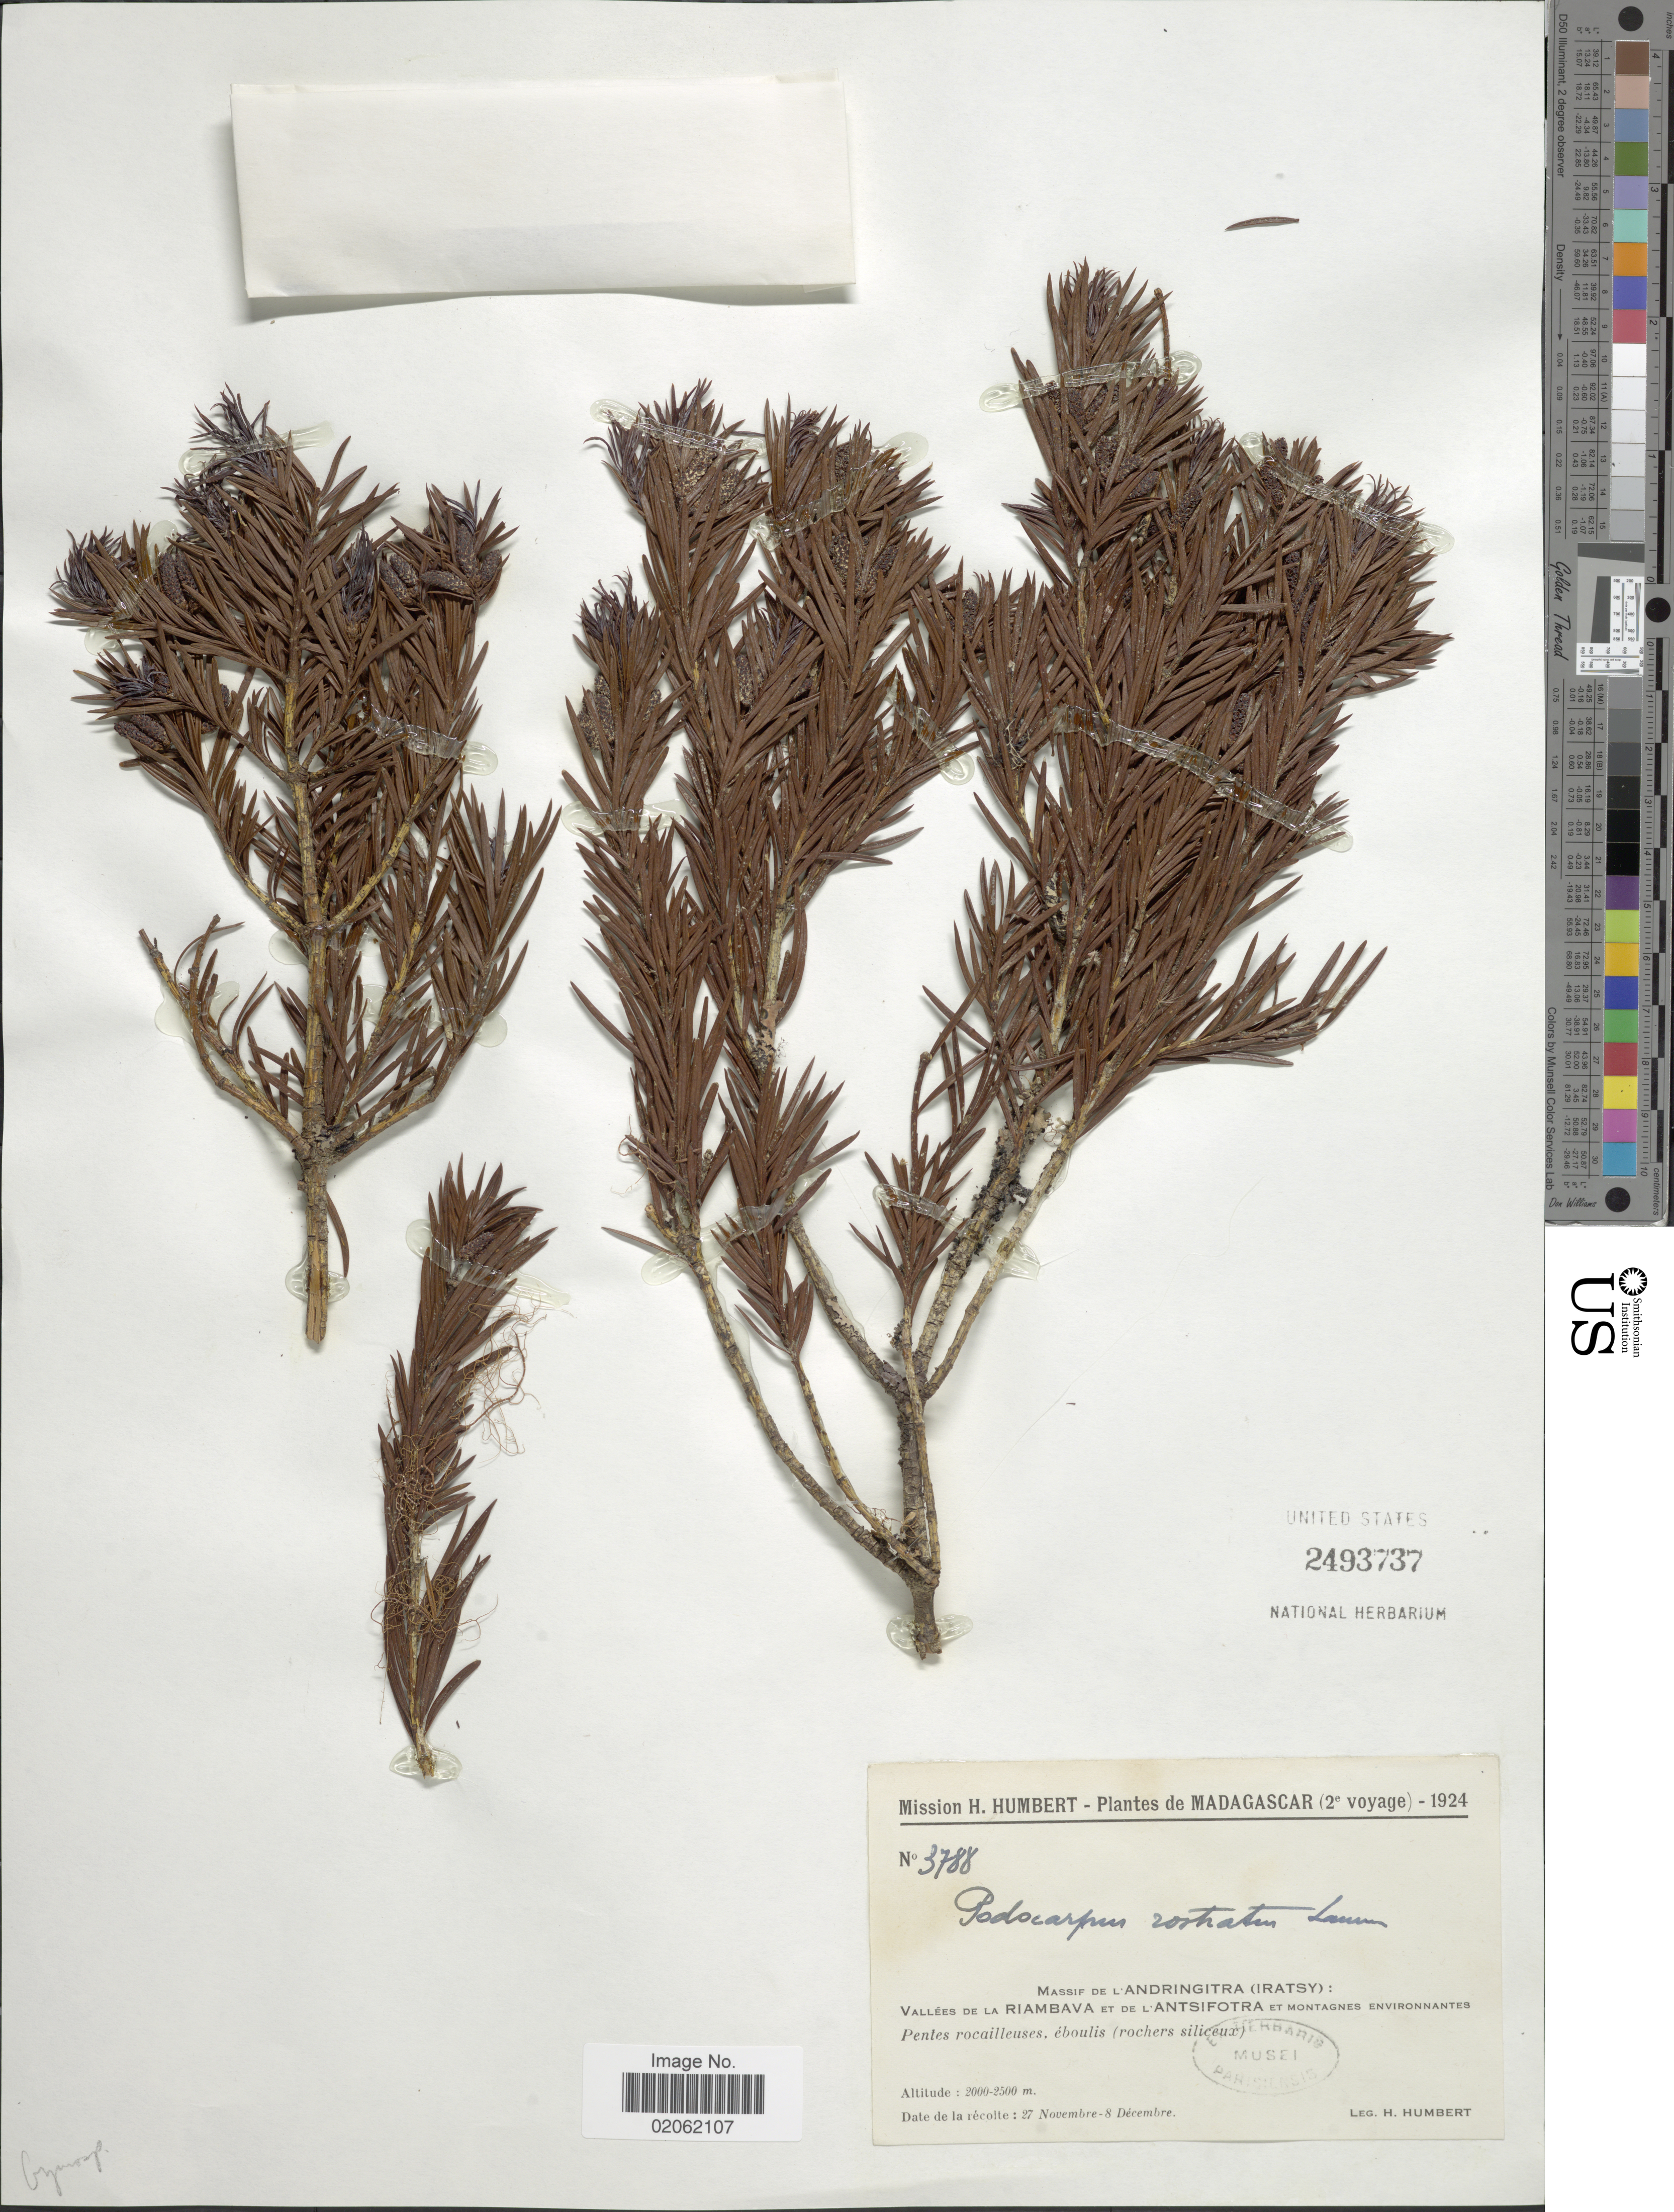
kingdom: Plantae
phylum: Tracheophyta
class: Pinopsida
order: Pinales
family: Podocarpaceae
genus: Podocarpus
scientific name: Podocarpus rostratus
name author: M. Laurent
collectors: H. Humbert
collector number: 3788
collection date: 1924-11-27/1924-12-08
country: Madagascar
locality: Massif de l'Andringitra (Iratsy): Vallées de la Riambava et de l' Antsifotra et montagnes environnantes, Pentes rocailleuses, éboulis (rochers siliceux)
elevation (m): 2000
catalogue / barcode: US 2493737